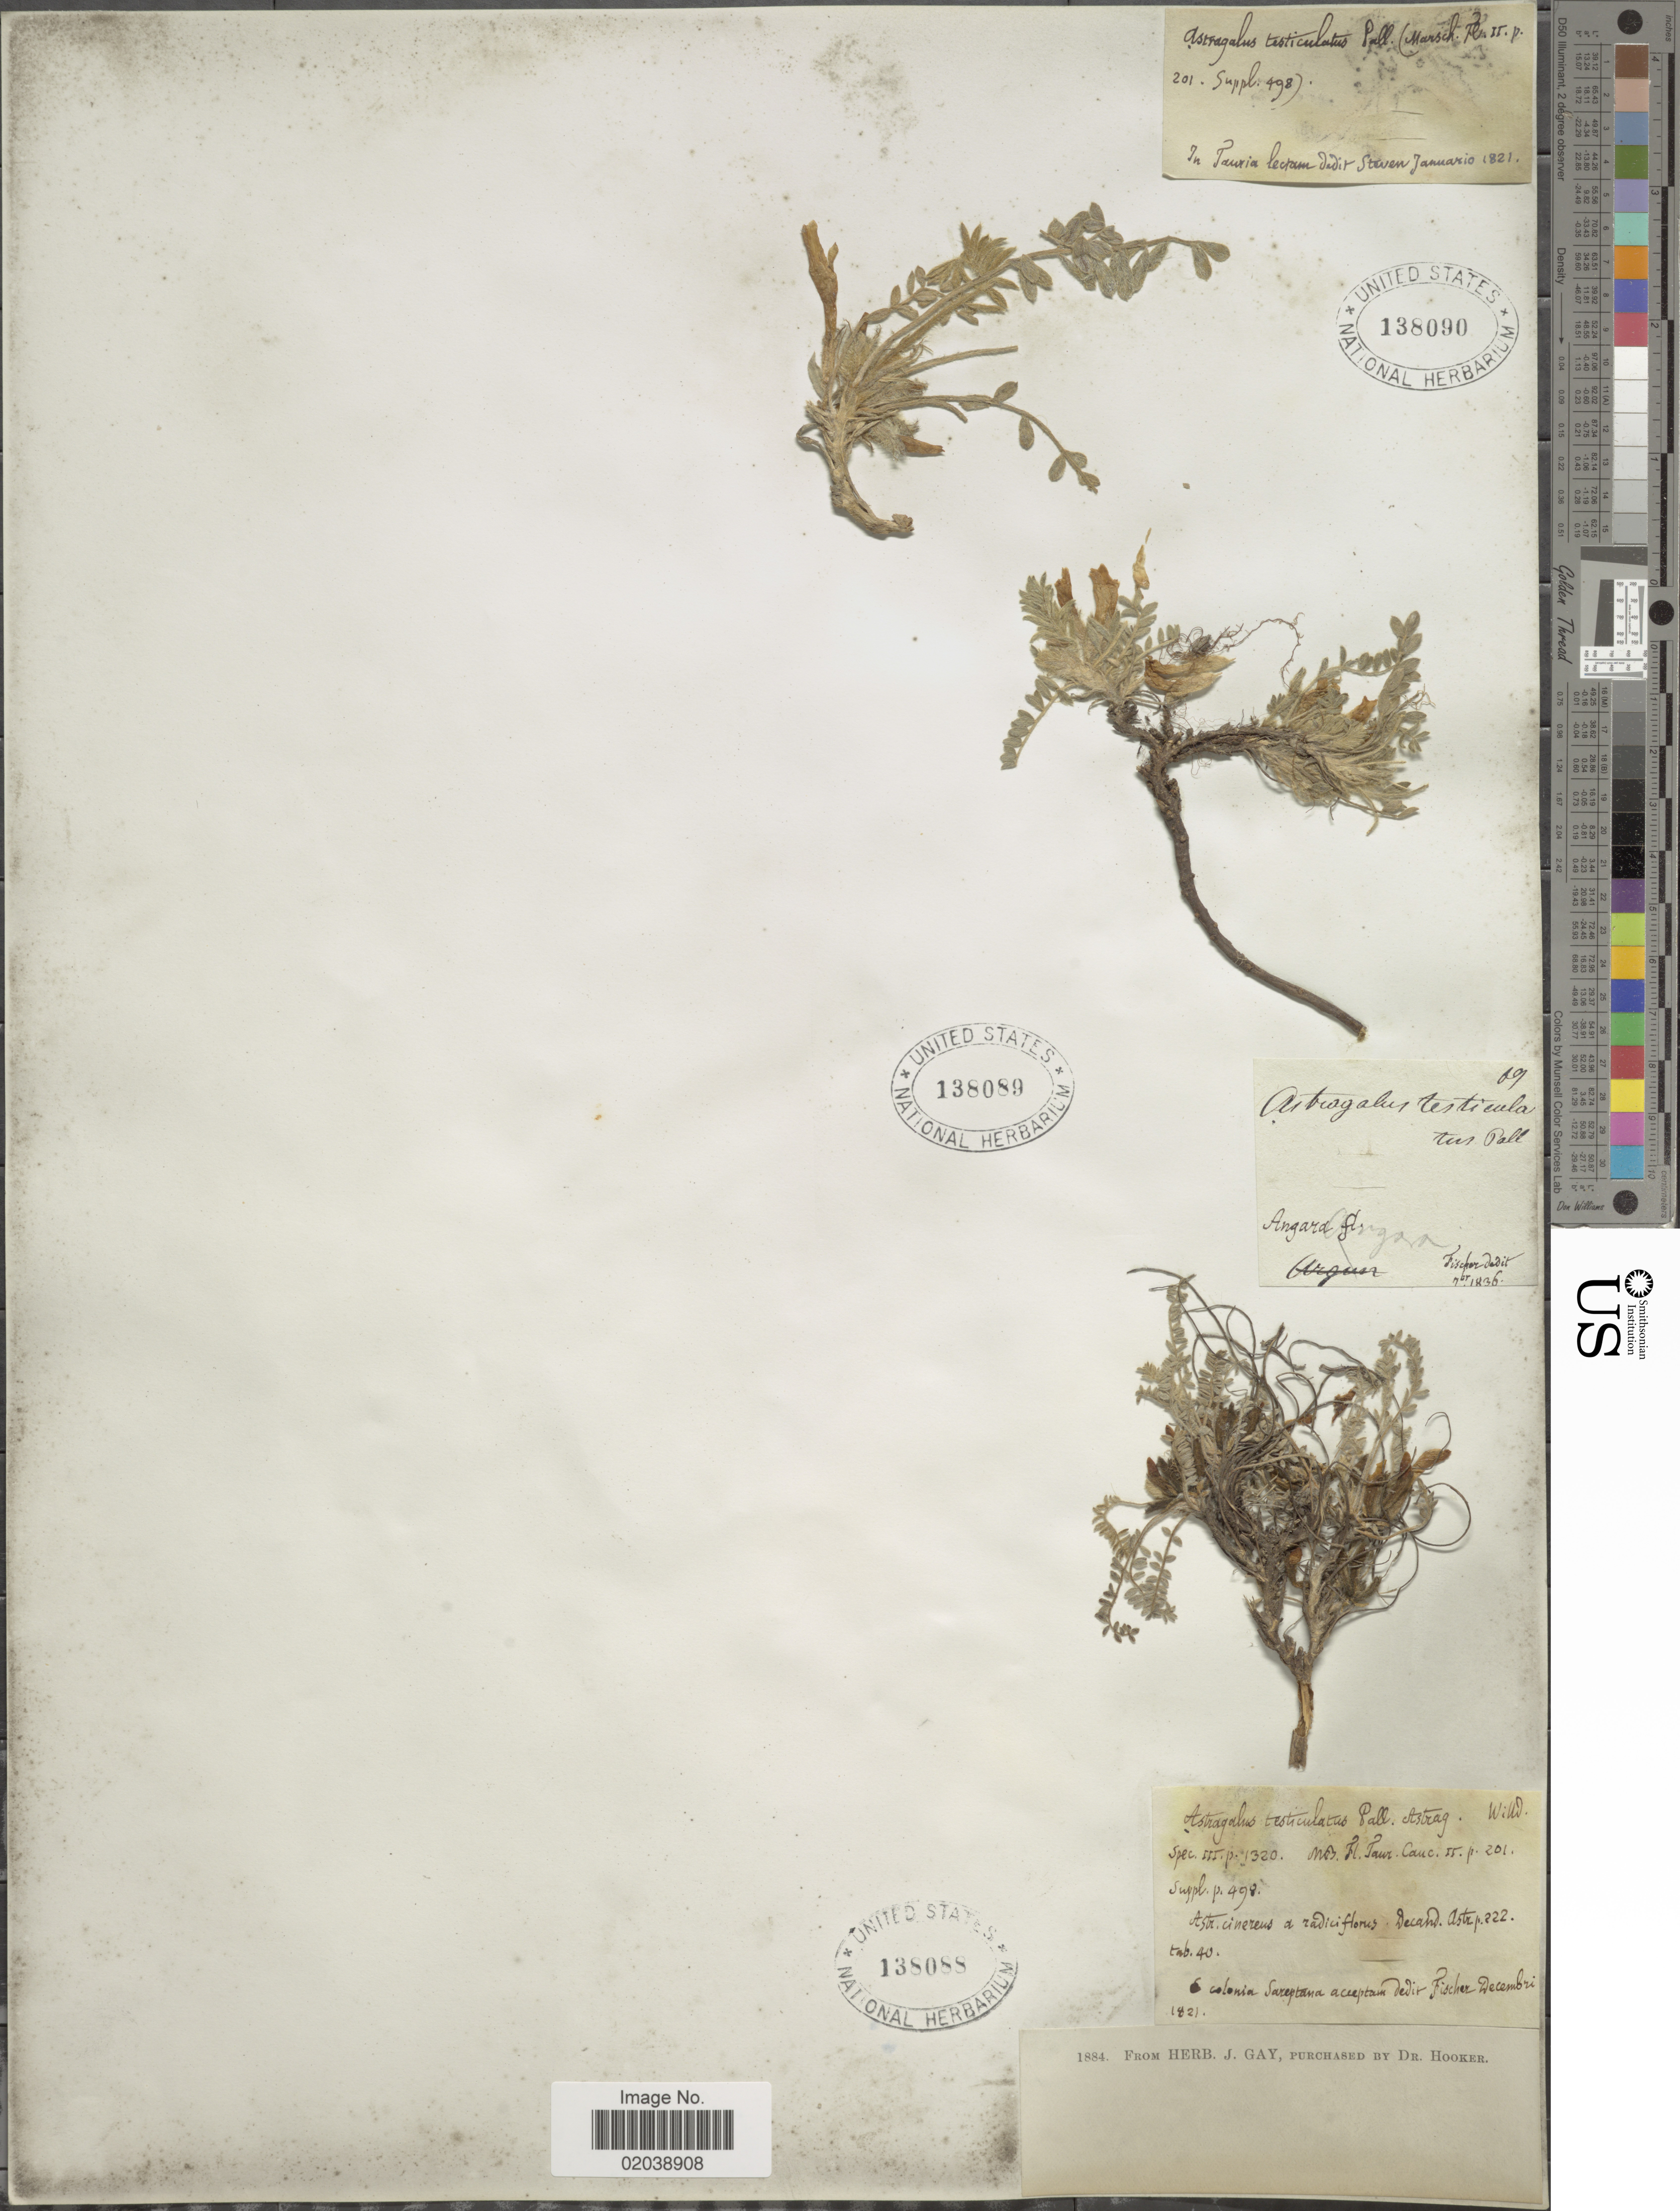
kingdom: Plantae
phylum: Tracheophyta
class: Magnoliopsida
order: Fabales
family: Fabaceae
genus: Astragalus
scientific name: Astragalus testiculatus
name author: Pall.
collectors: -- Steven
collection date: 1821-01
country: Turkey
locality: In Tauria lectam dedit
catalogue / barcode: US 138090-3